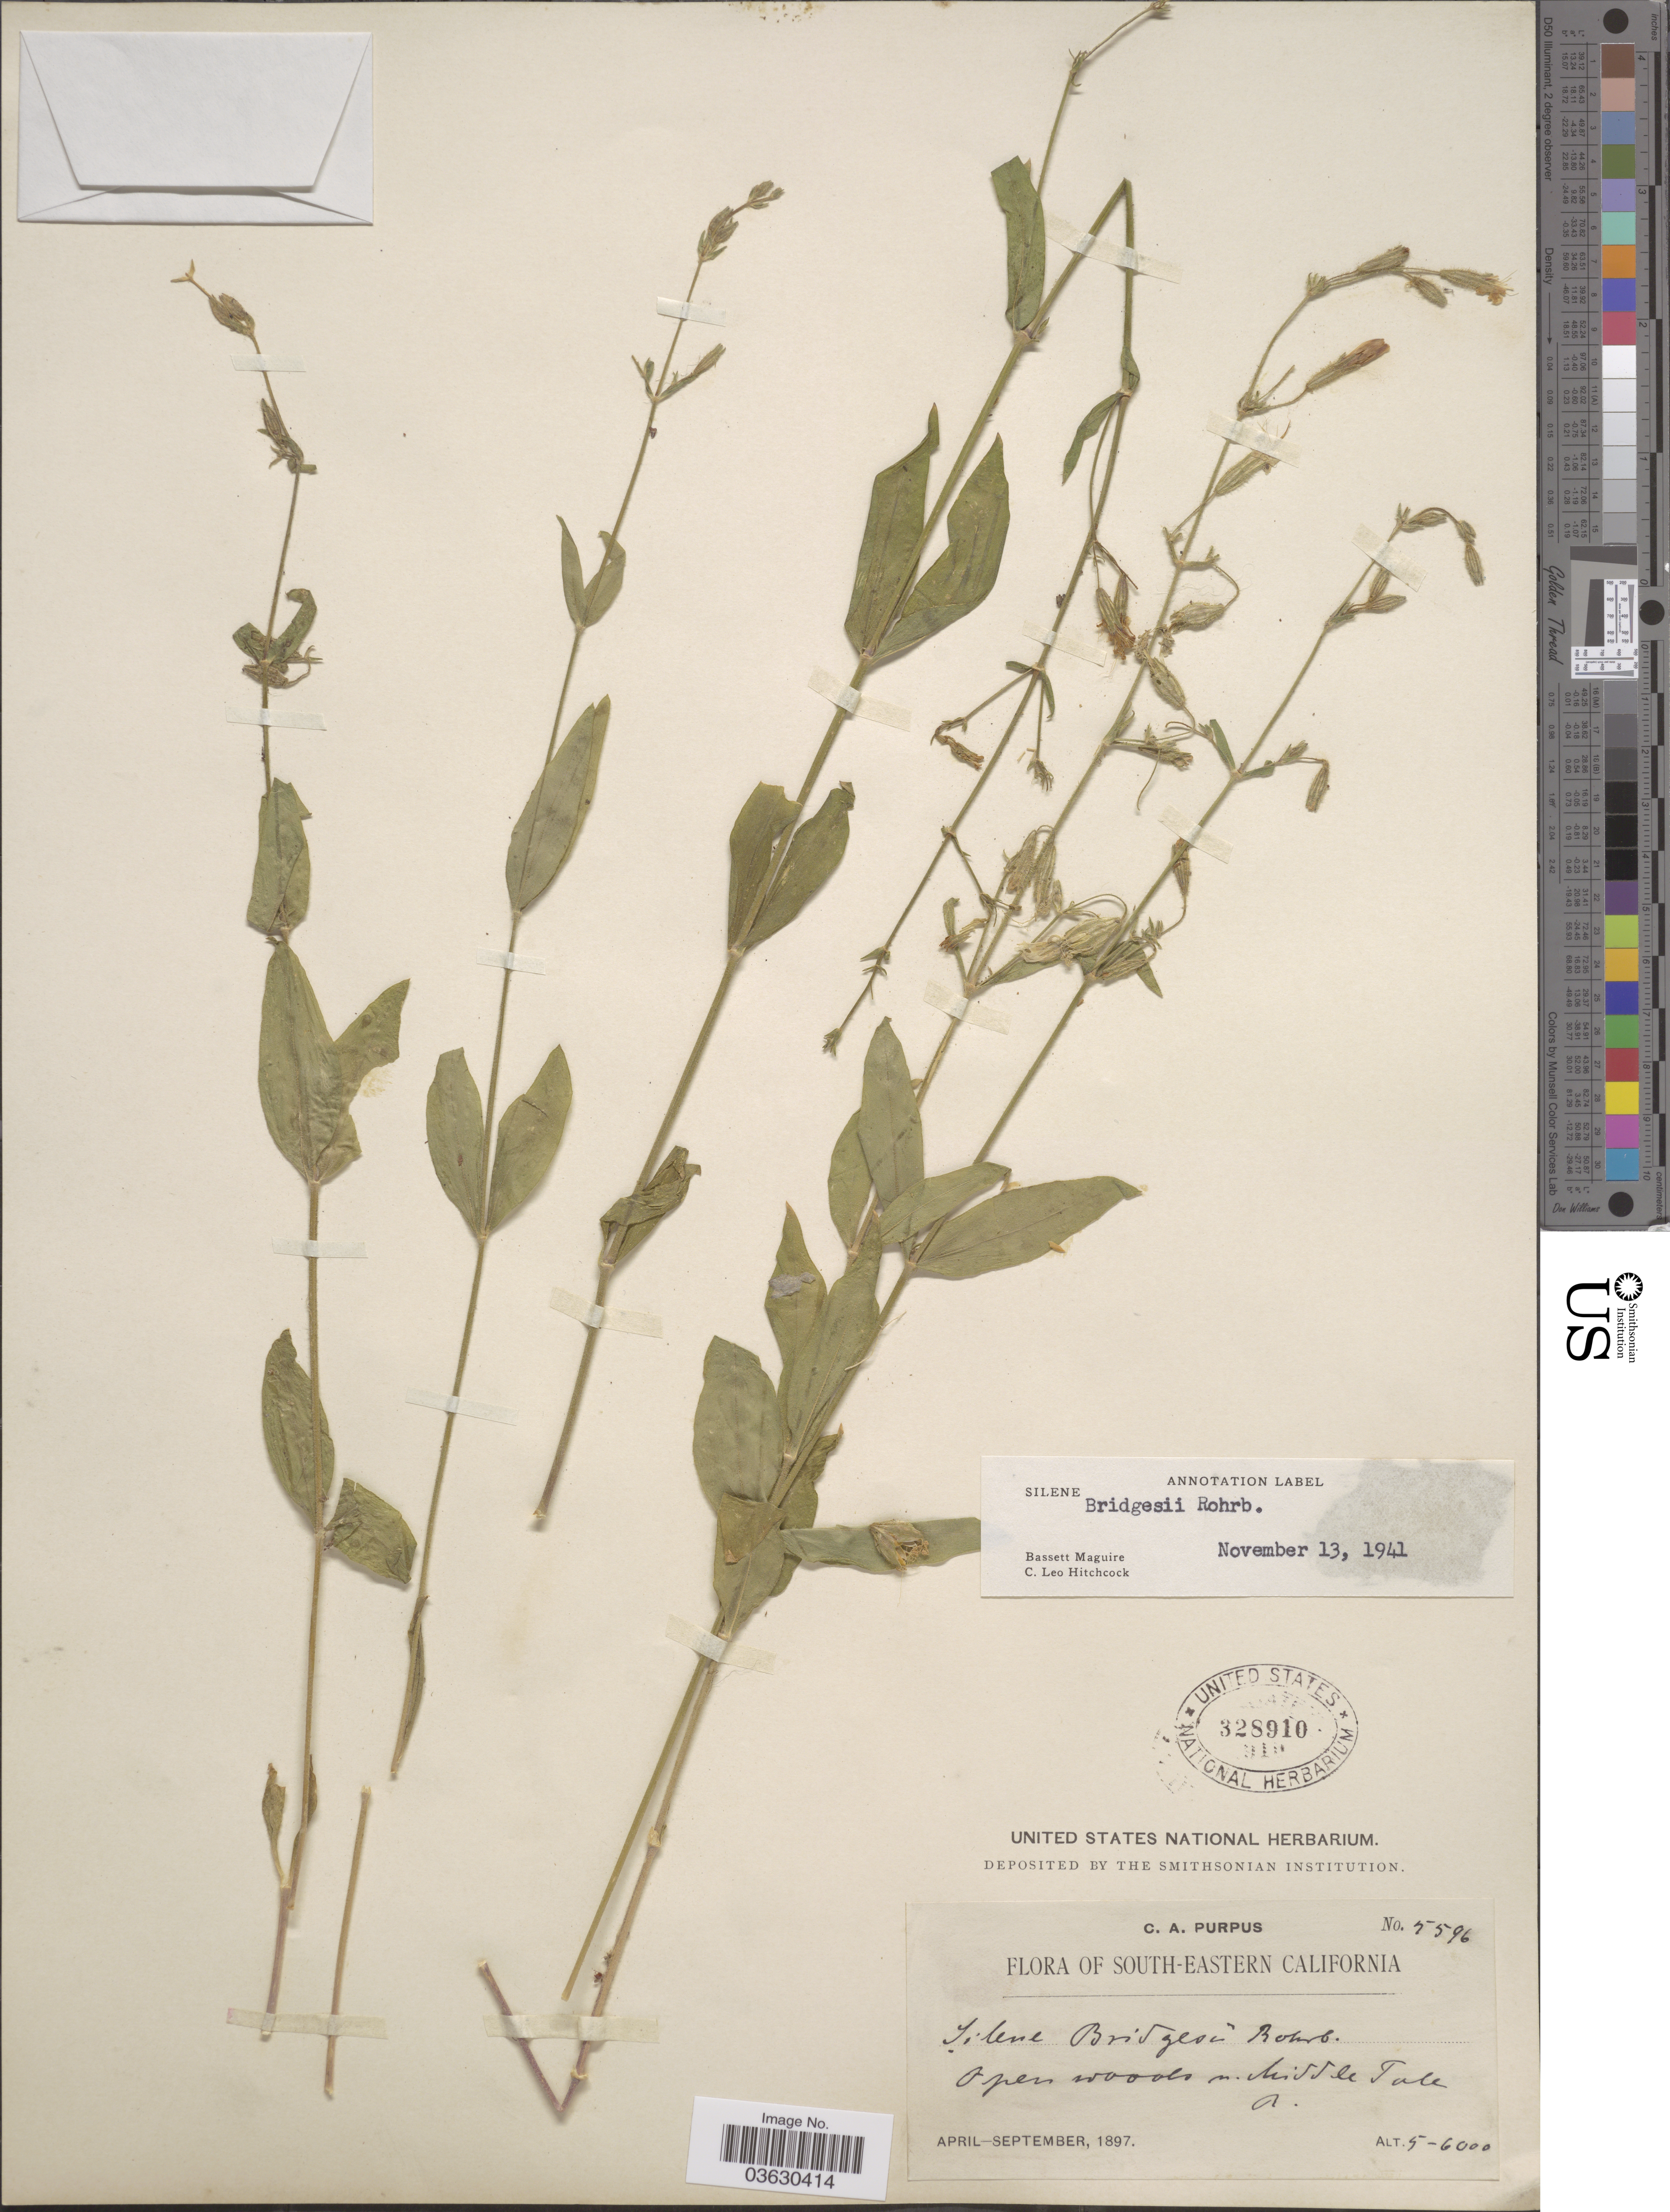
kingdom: Plantae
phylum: Tracheophyta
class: Magnoliopsida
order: Caryophyllales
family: Caryophyllaceae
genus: Silene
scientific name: Silene bridgesii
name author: Rohrb.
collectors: C. A. Purpus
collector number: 5596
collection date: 1897-04/1897-09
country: United States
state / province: California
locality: South-eastern California. Open woods n. Middle Tule R.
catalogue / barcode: US 328910